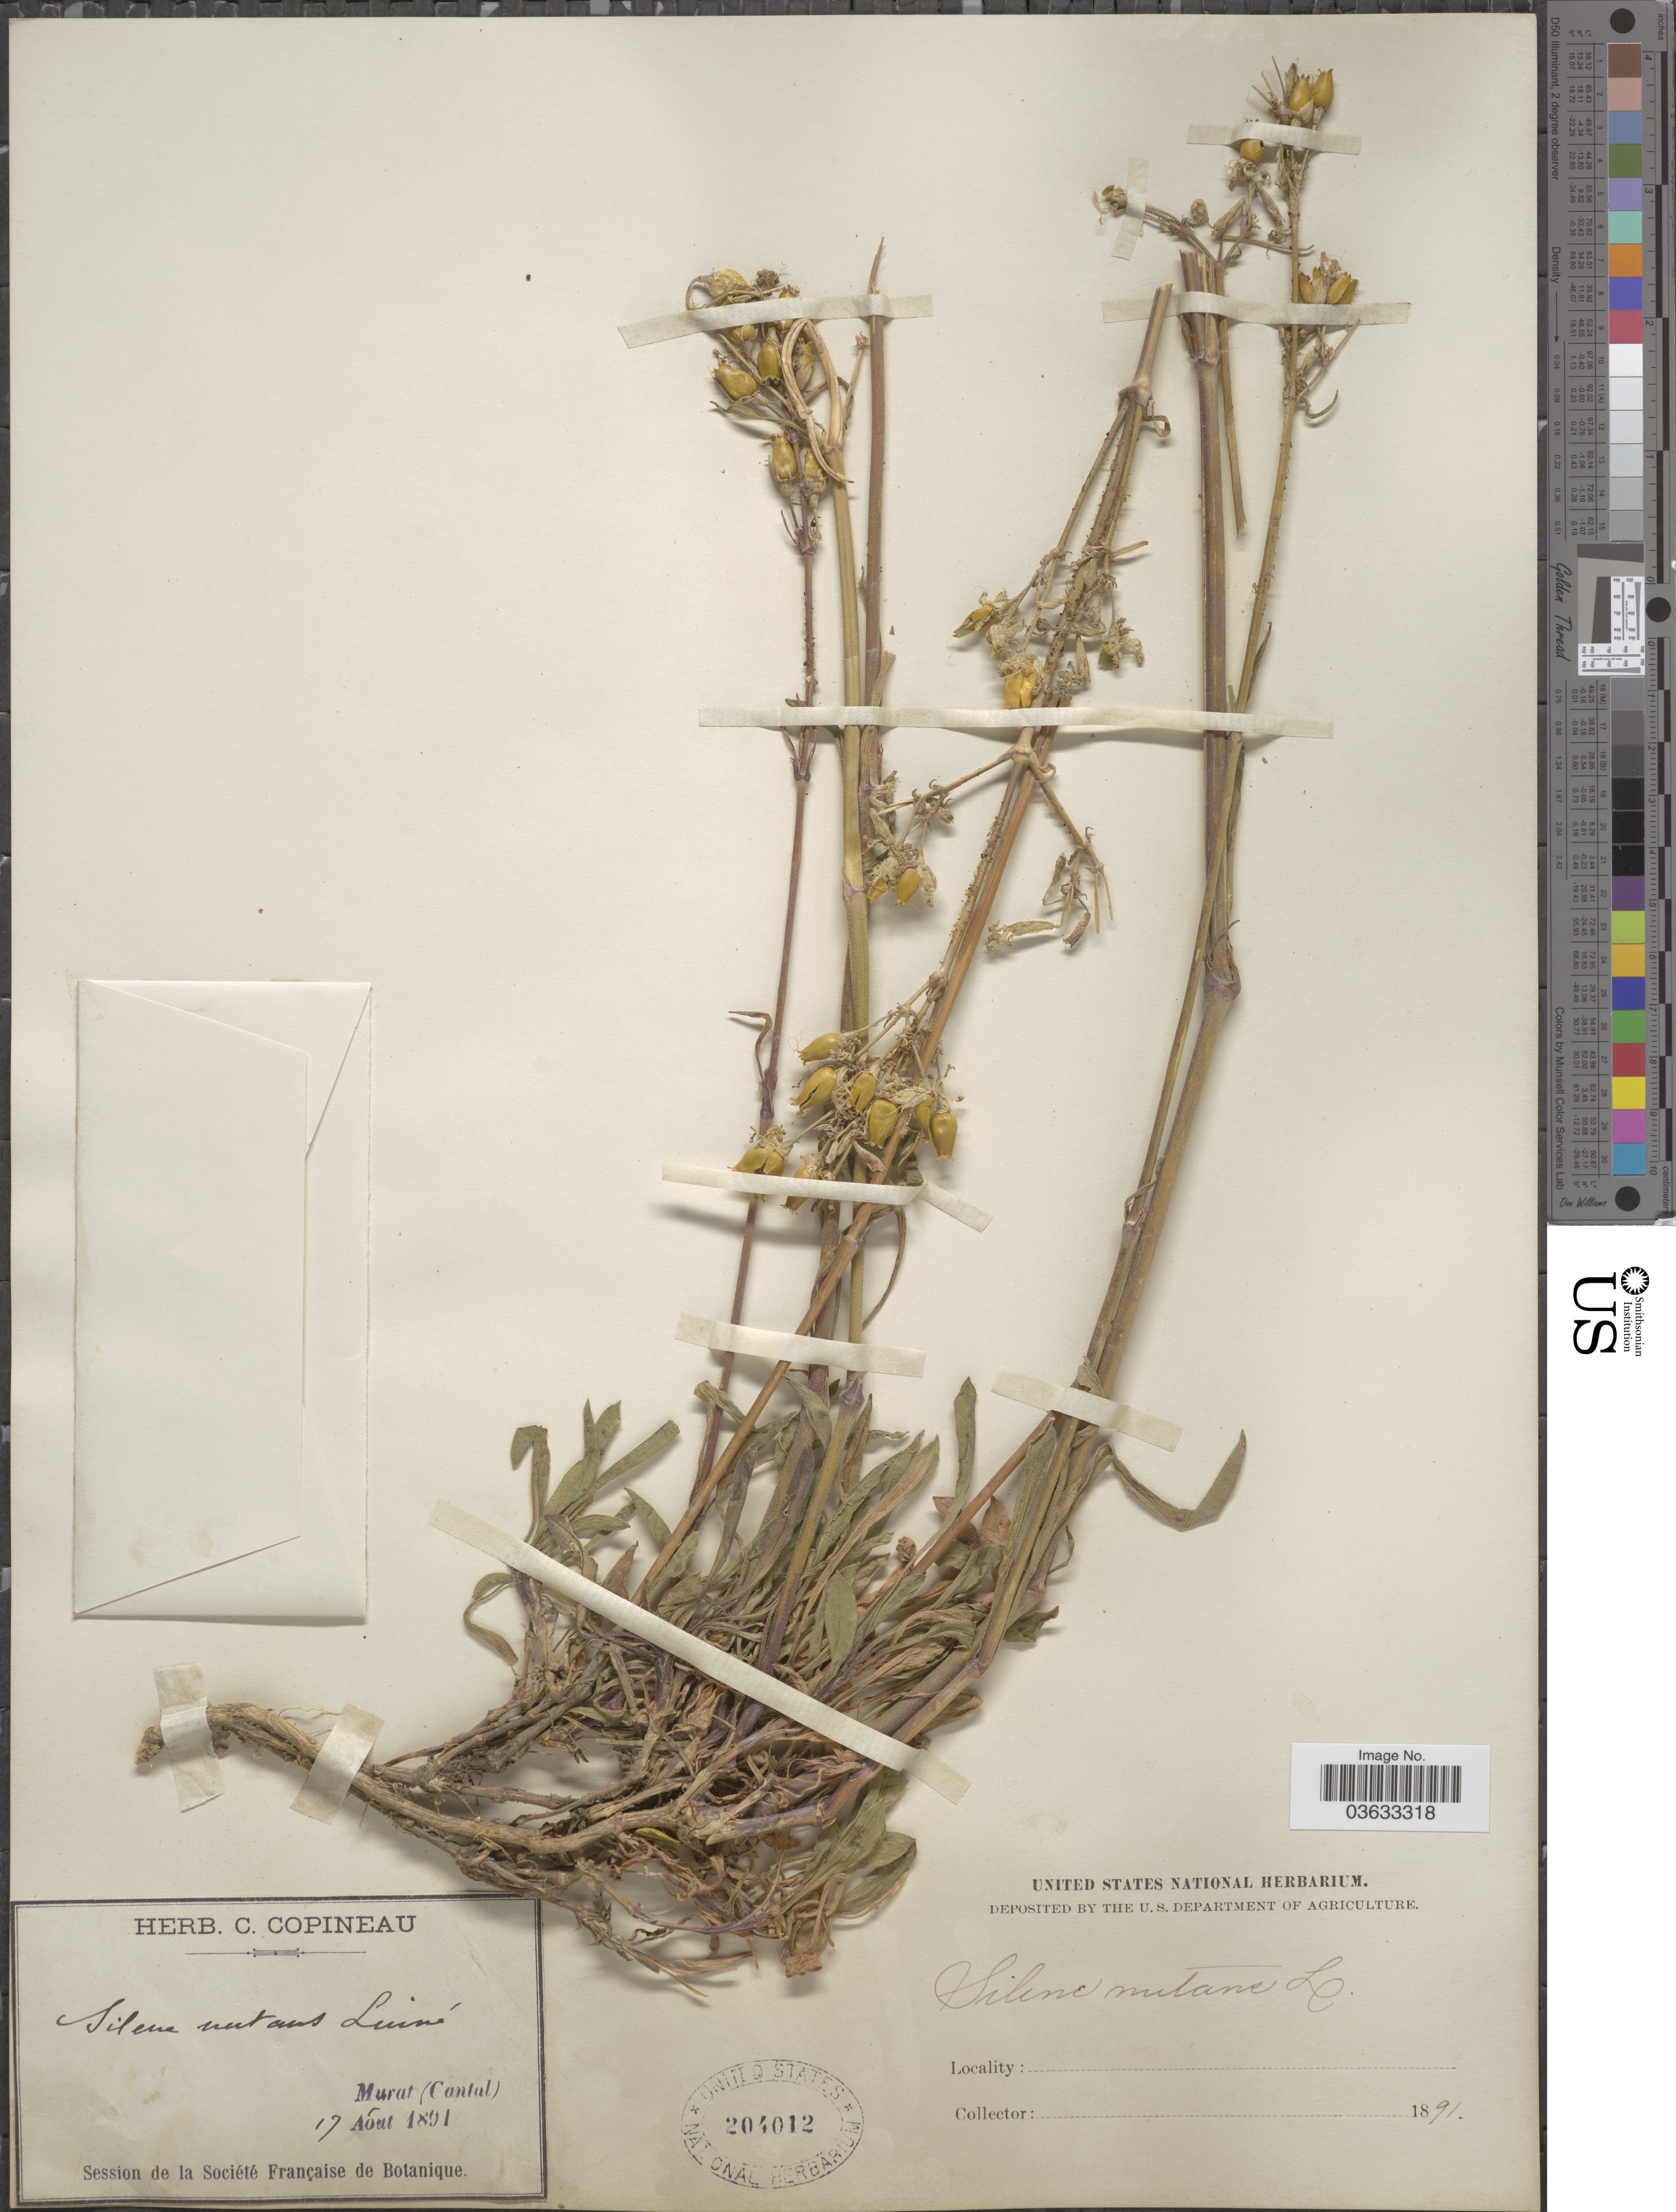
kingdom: Plantae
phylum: Tracheophyta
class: Magnoliopsida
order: Caryophyllales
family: Caryophyllaceae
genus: Silene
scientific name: Silene nutans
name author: L.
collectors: ex herb. C. Copineau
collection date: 1891-08-17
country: France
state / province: Auvergne-Rhône-Alpes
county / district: Cantal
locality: Murat (Cantal).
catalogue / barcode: US 204012